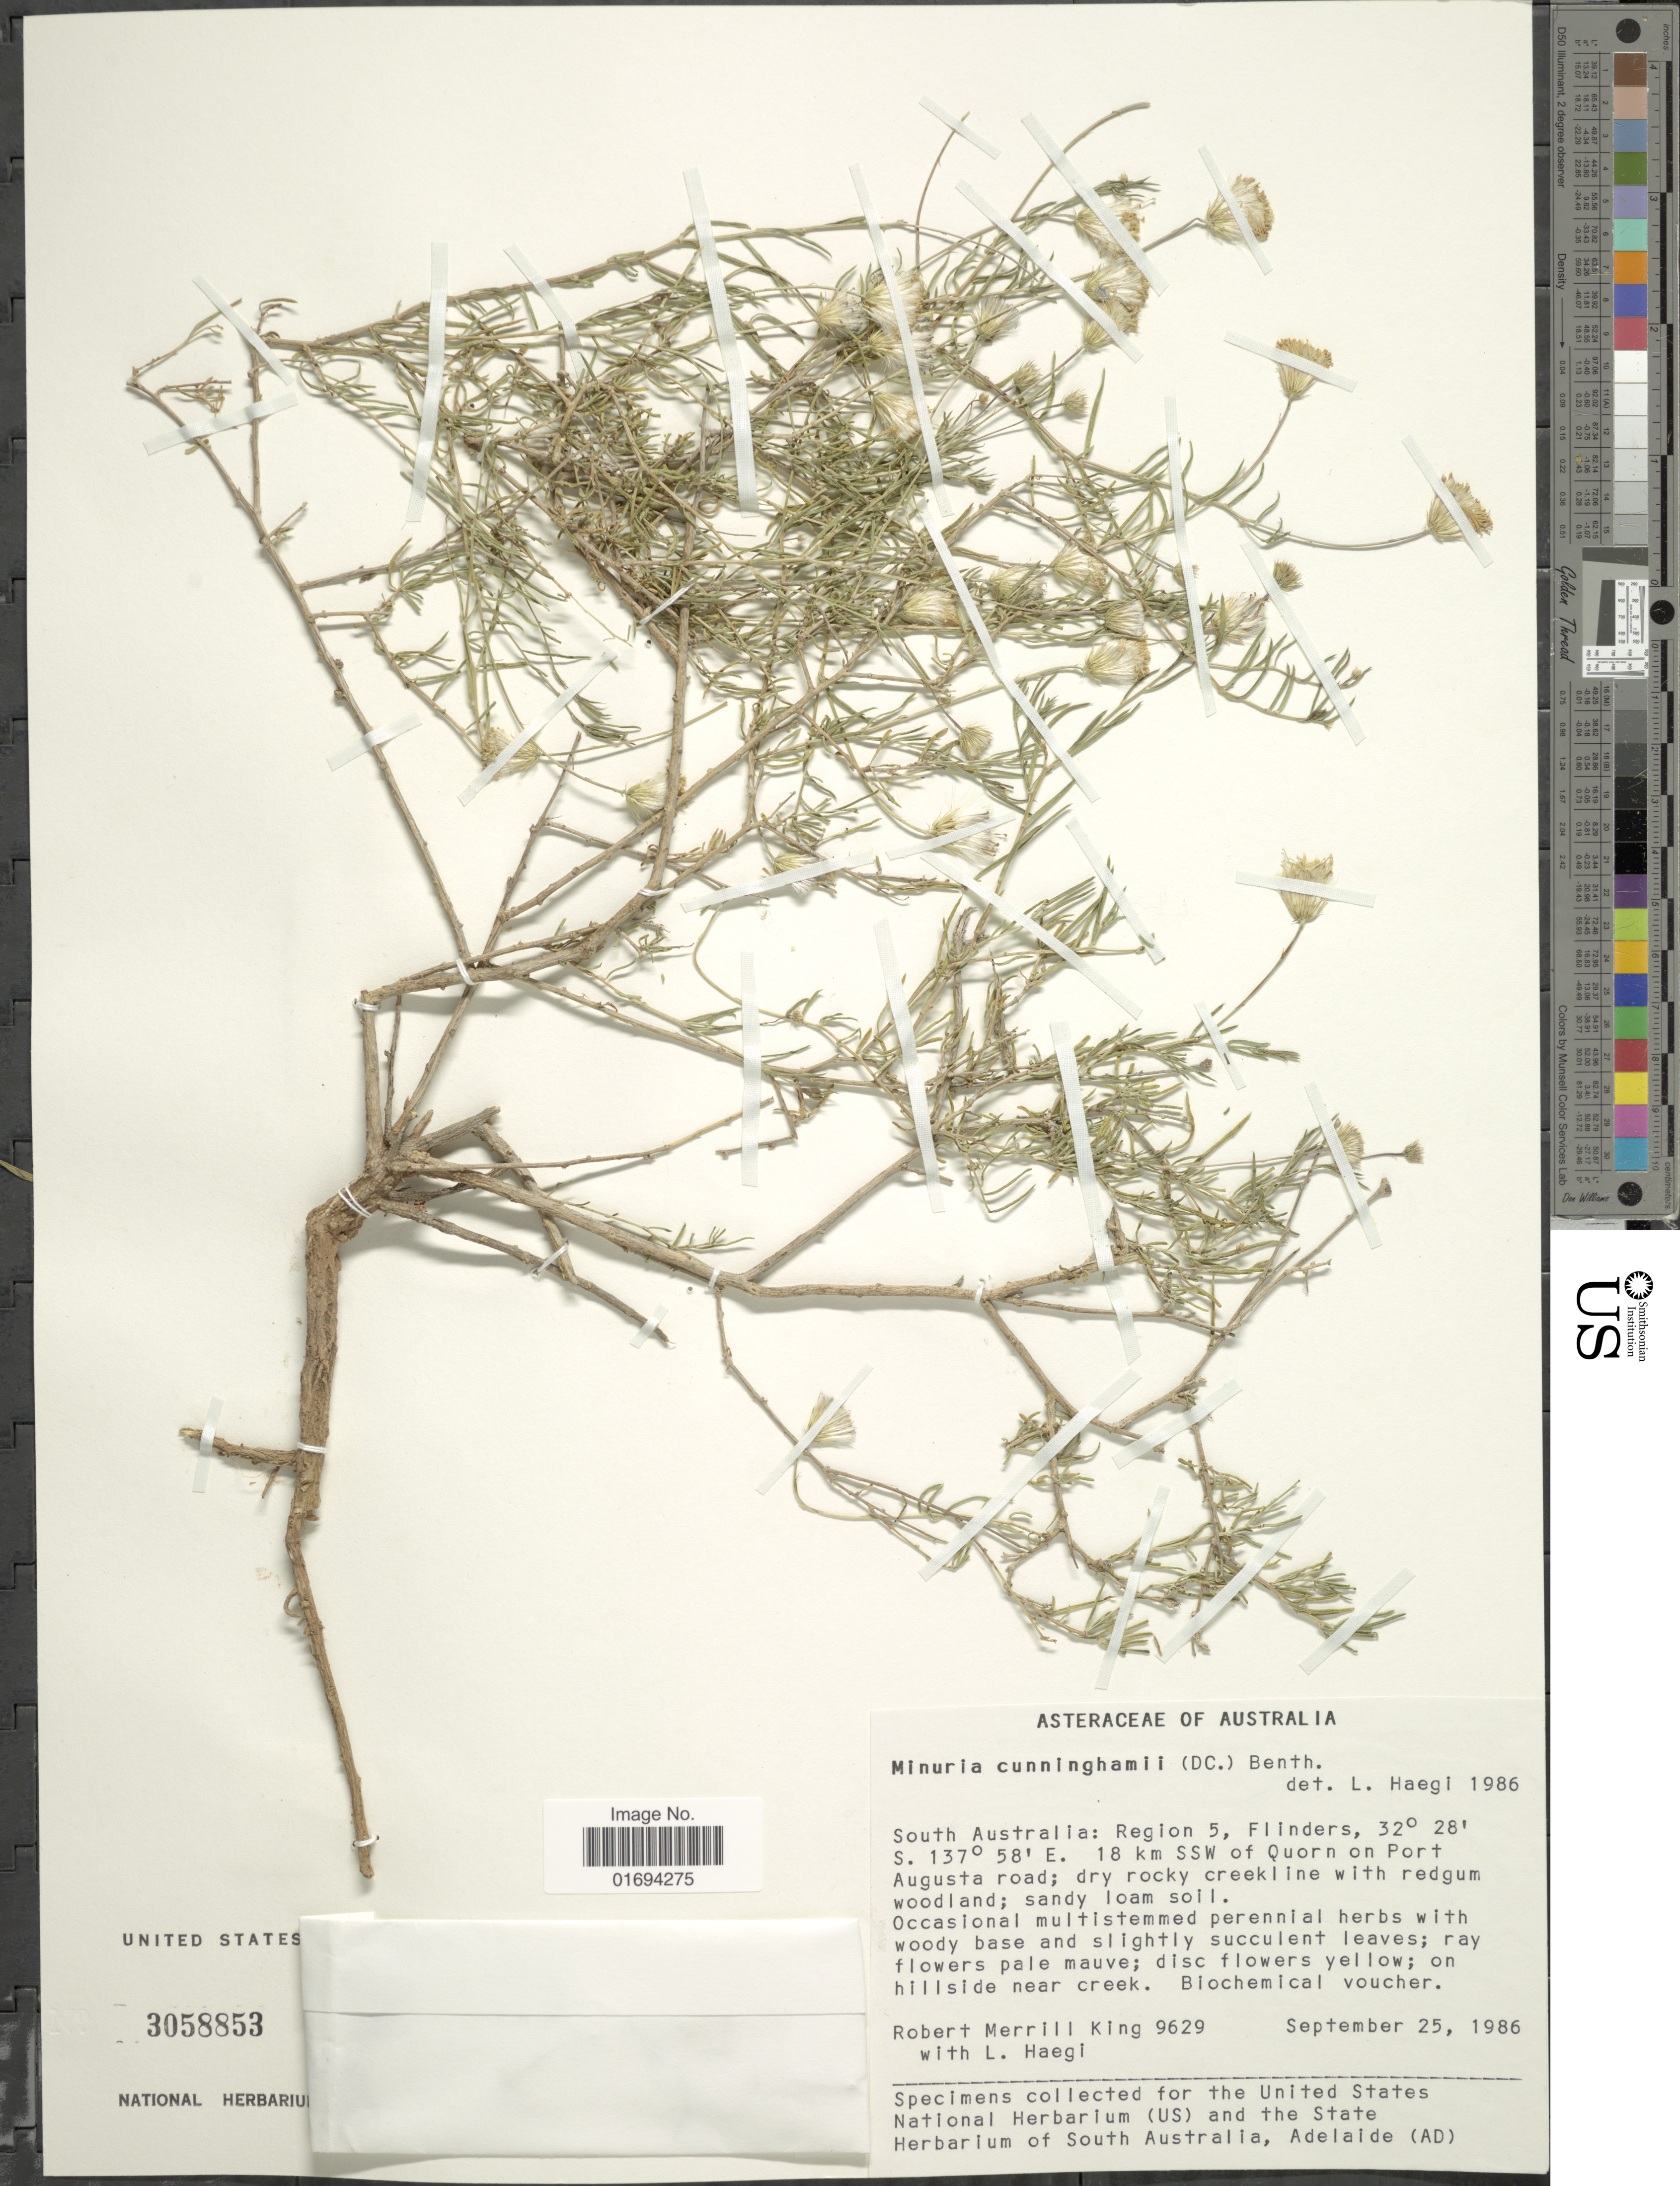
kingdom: Plantae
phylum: Tracheophyta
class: Magnoliopsida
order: Asterales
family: Asteraceae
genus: Minuria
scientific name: Minuria cunninghamii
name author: (DC.) Benth.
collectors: R. M. King & L. Haegi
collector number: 9629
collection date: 1986-09-25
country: Australia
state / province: South Australia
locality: Region 5, Flinders, 18 km SSW of Quorn on Port Augusta road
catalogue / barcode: US 3058853